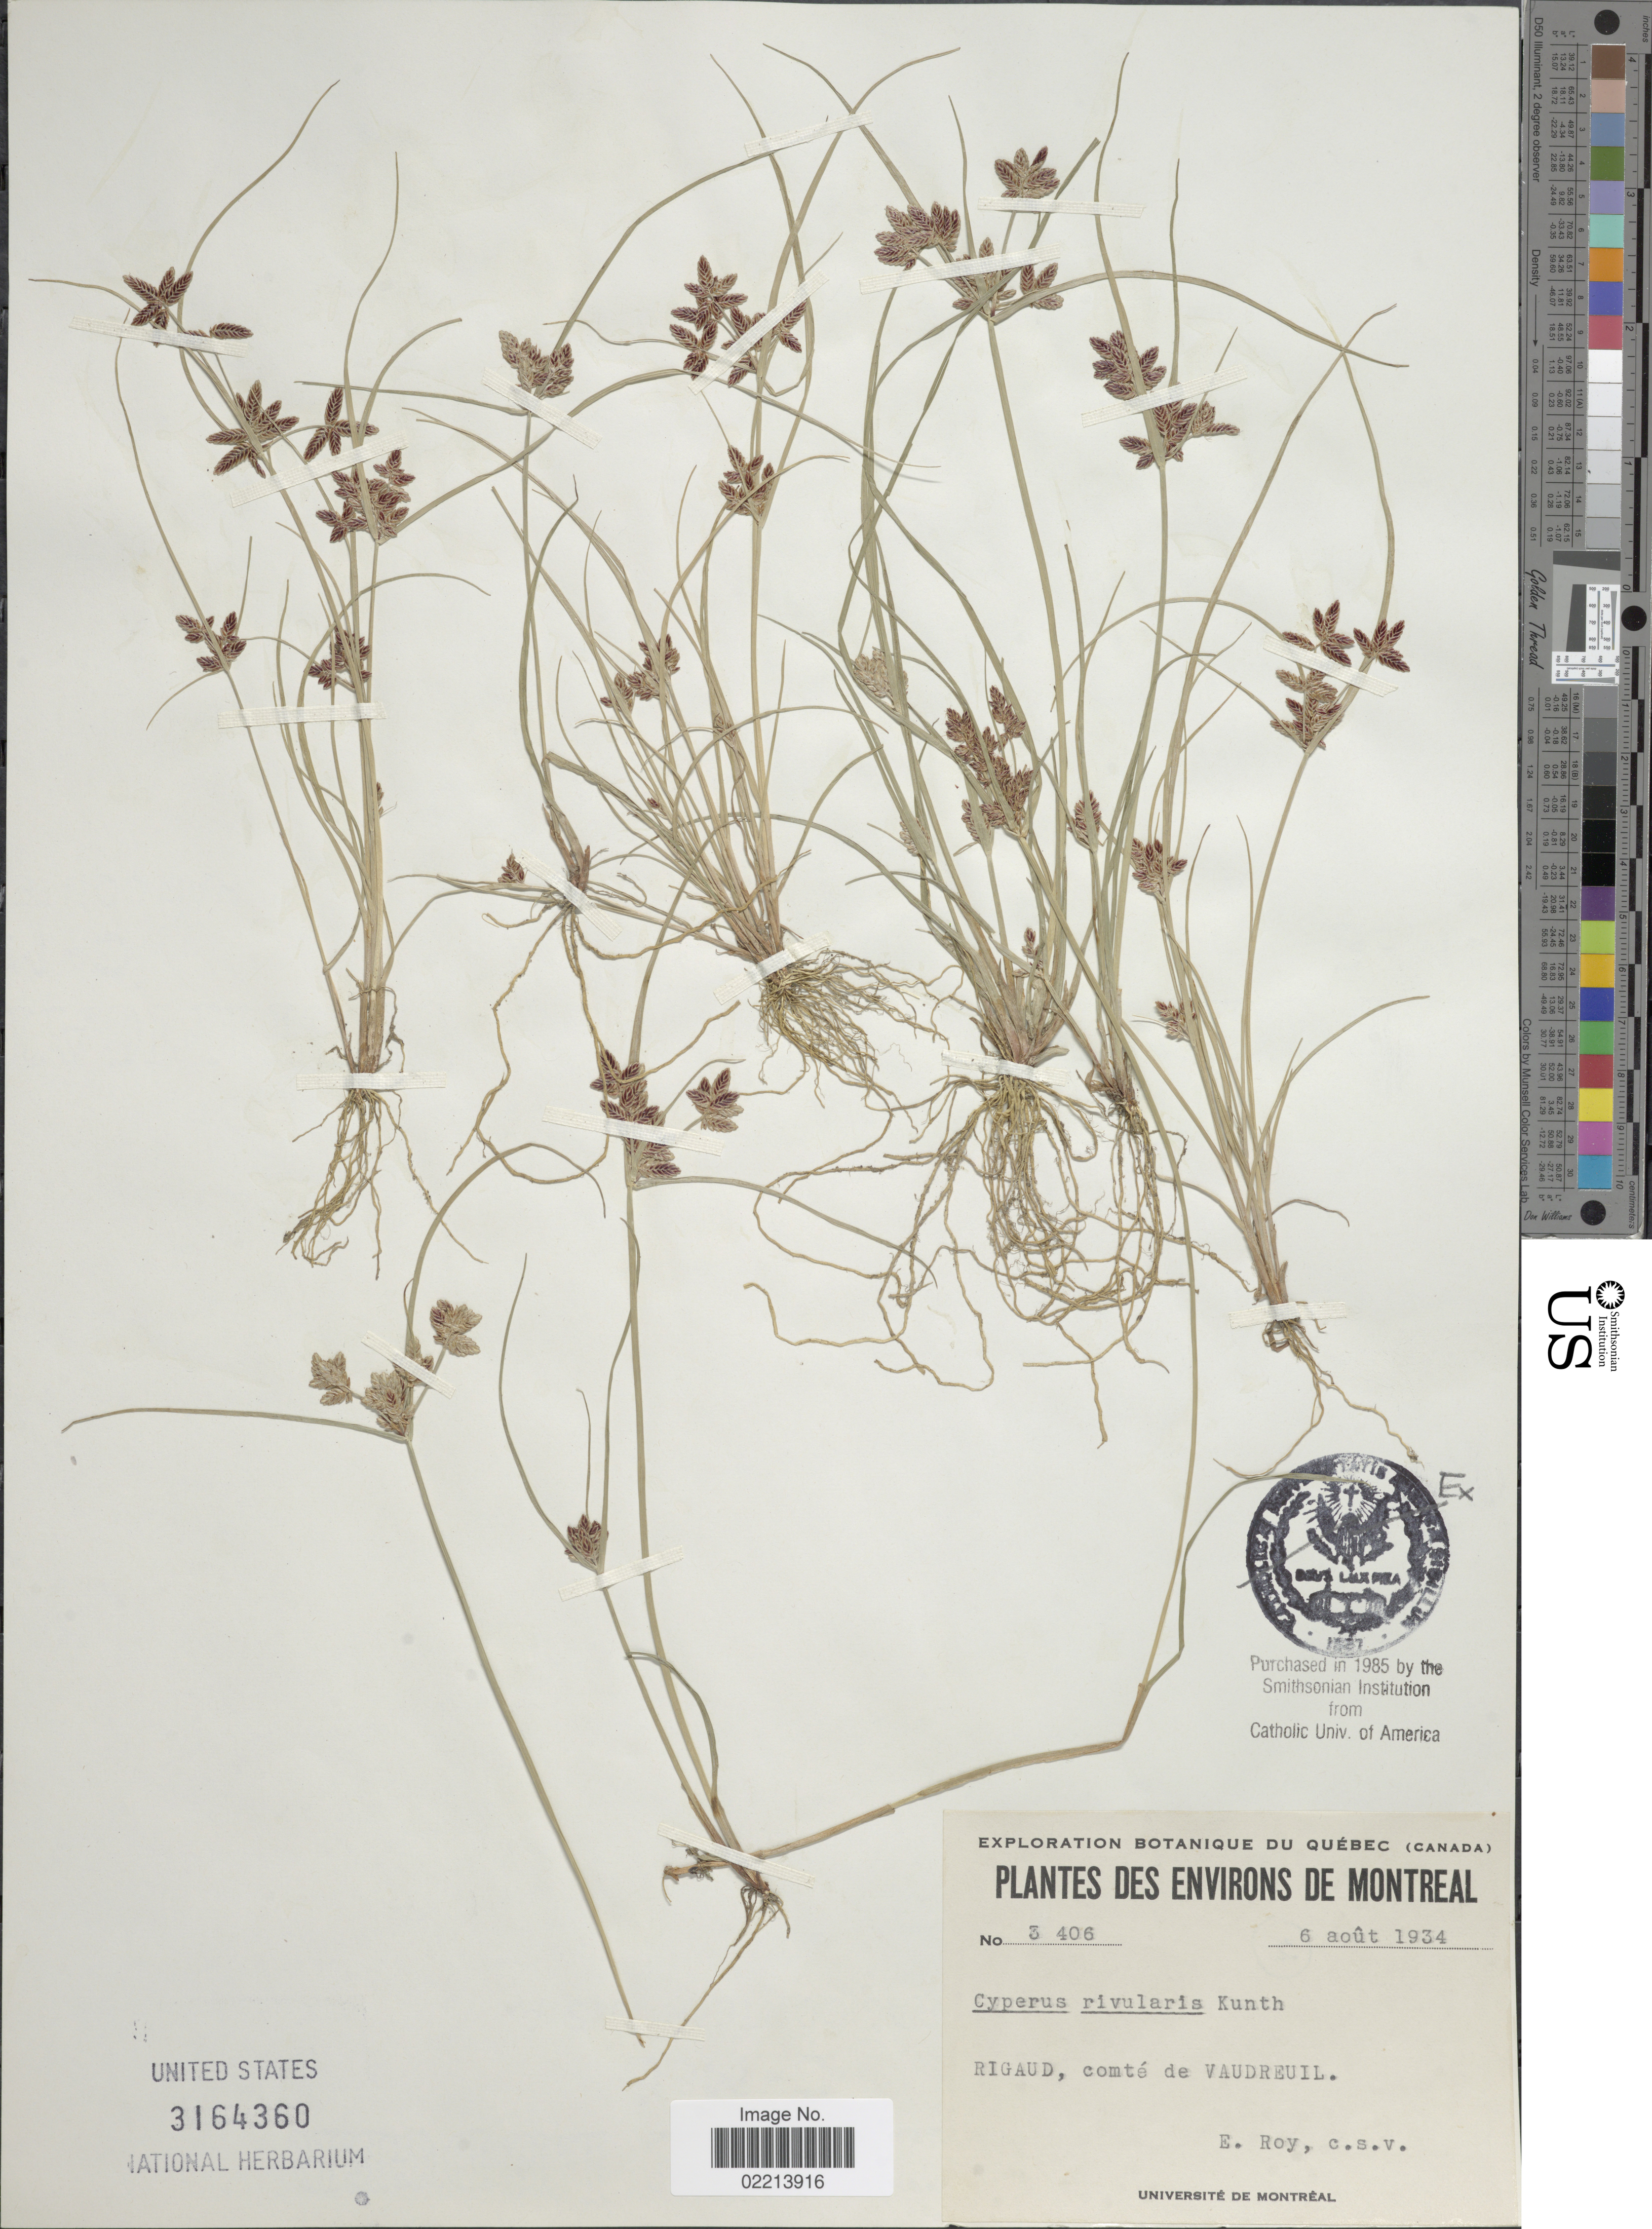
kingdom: Plantae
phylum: Tracheophyta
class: Liliopsida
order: Poales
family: Cyperaceae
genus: Cyperus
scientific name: Cyperus bipartitus Torr.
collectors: E. Roy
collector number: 3406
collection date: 1934-08-06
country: Canada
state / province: Quebec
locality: Des Environs de Montreal. Rigaud, comté de Vaudreuil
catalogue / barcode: US 3164360